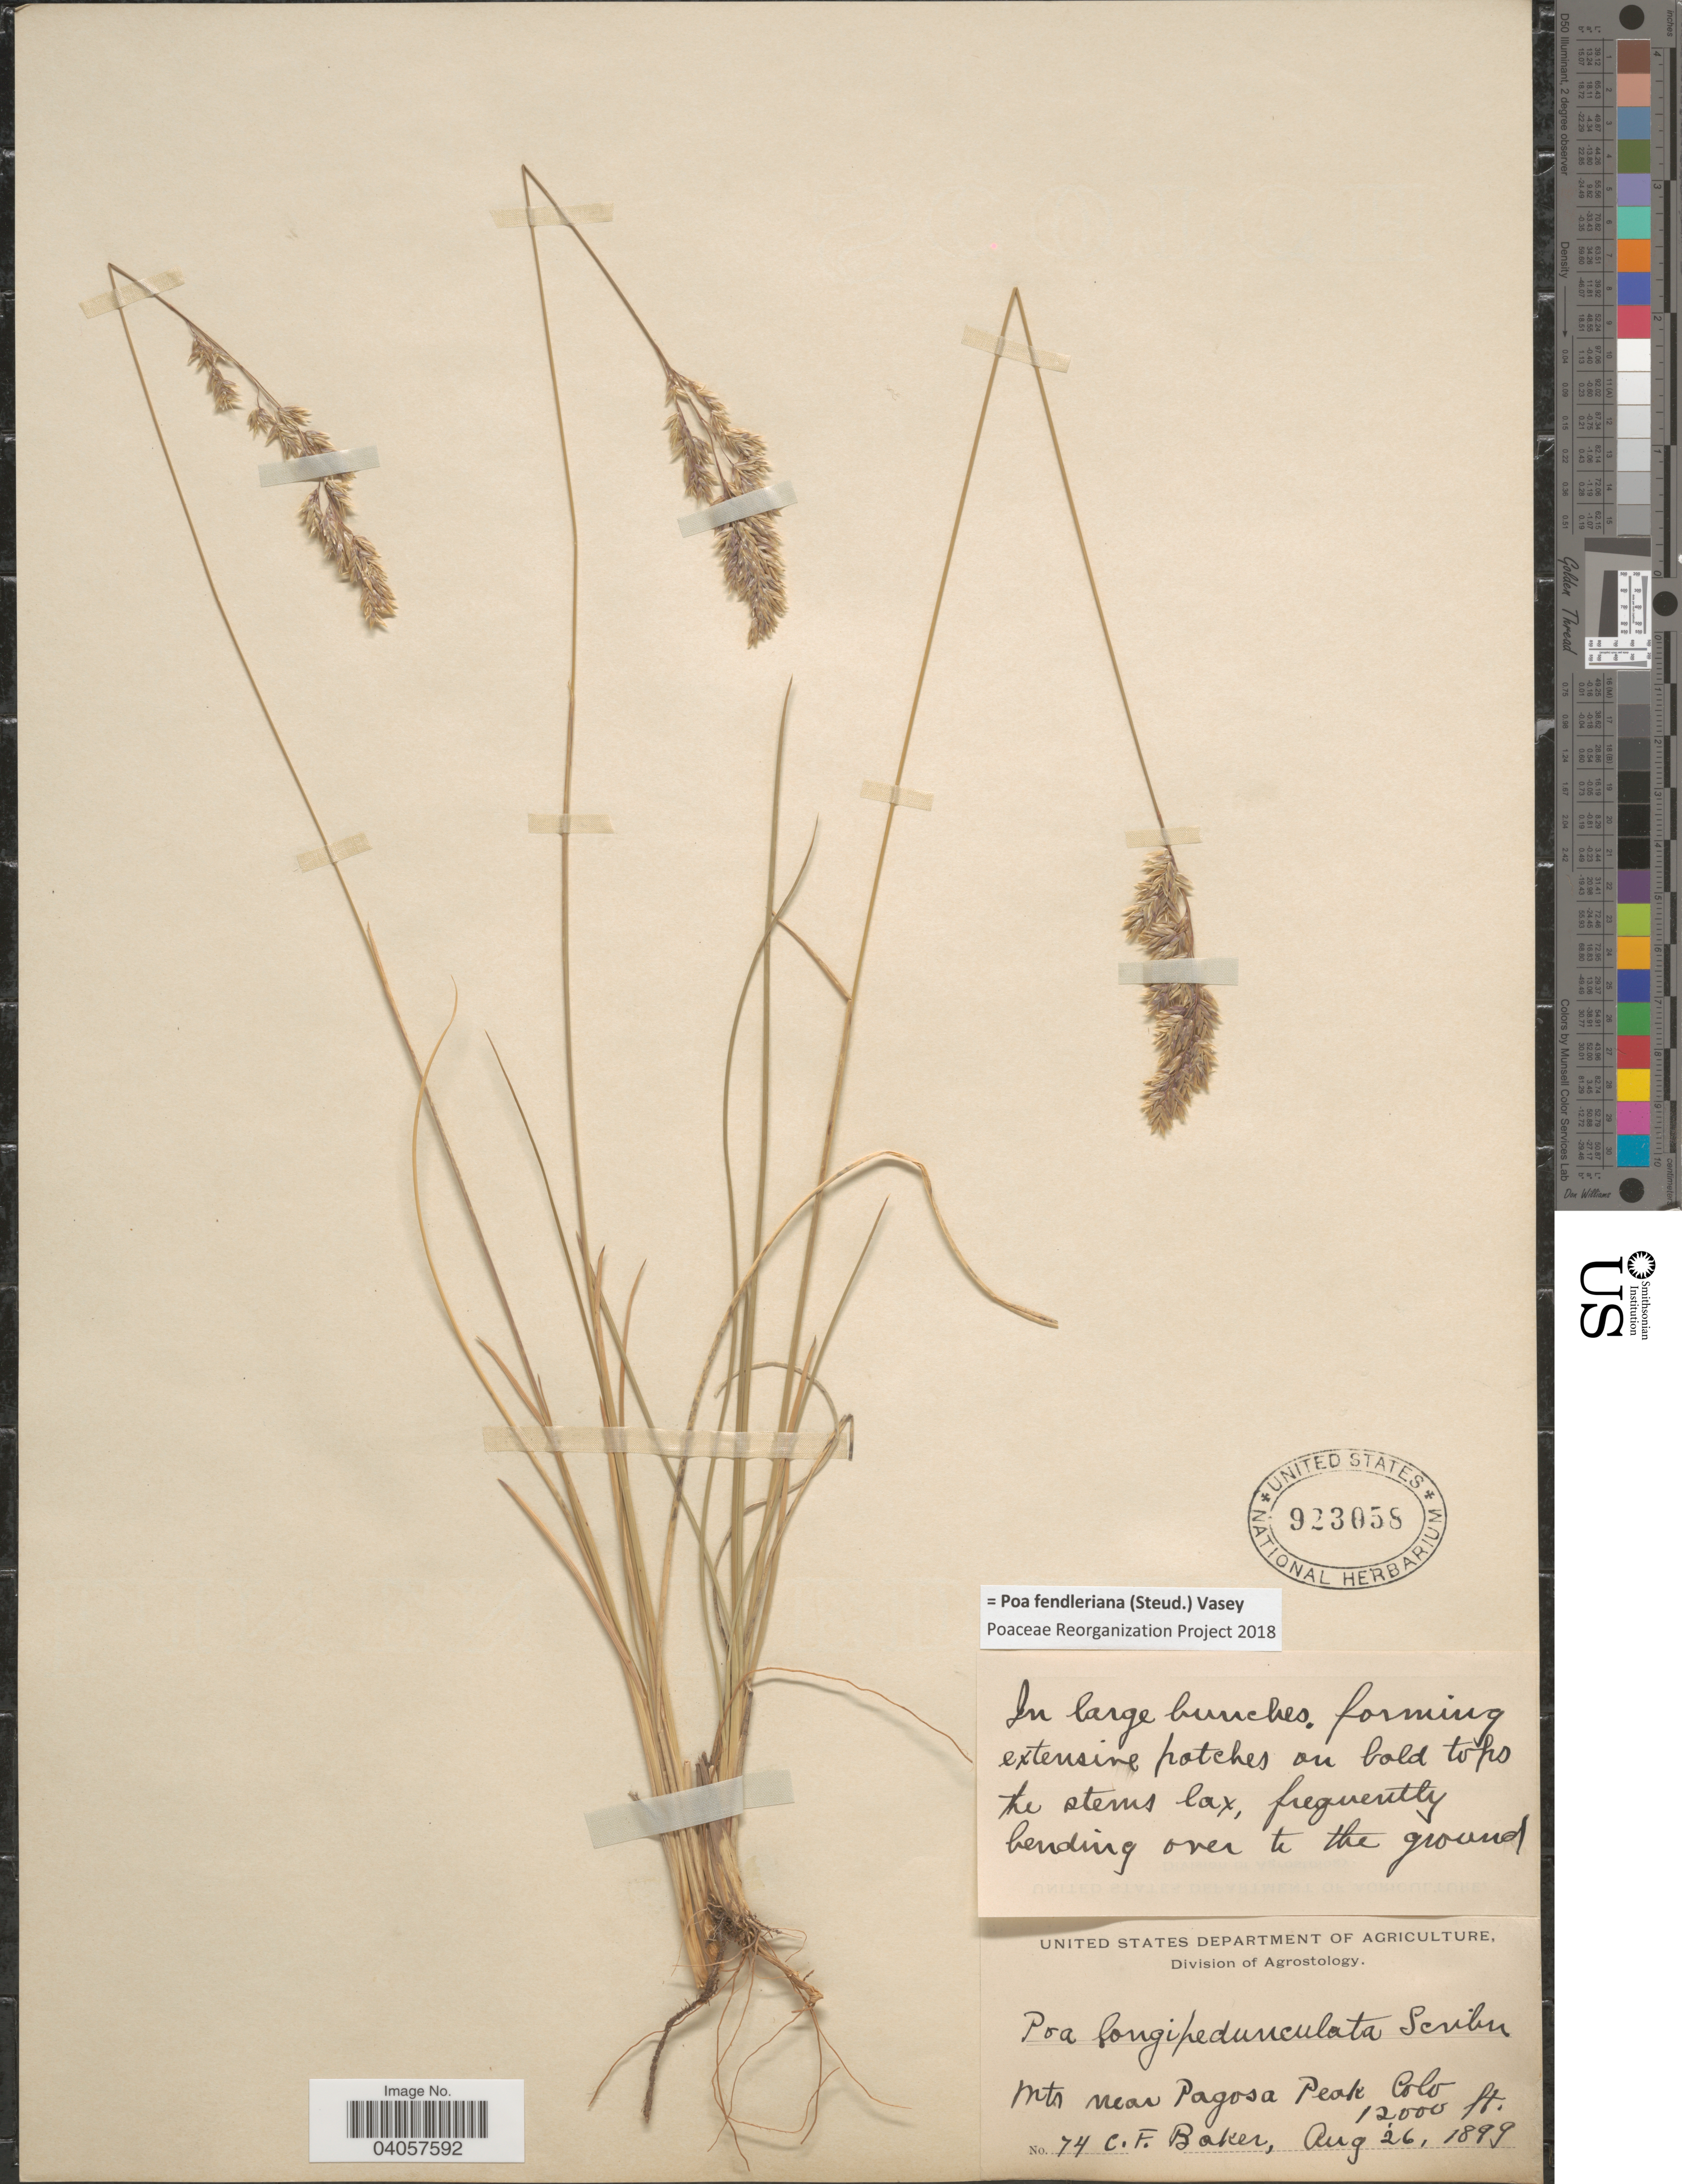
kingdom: Plantae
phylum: Tracheophyta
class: Liliopsida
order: Poales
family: Poaceae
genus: Poa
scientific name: Poa fendleriana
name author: (Steud.) Vasey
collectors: C. F. Baker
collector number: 74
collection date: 1899-08-26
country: United States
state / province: Colorado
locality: Mts near Pagosa Peak.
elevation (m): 3658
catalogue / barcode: US 923058